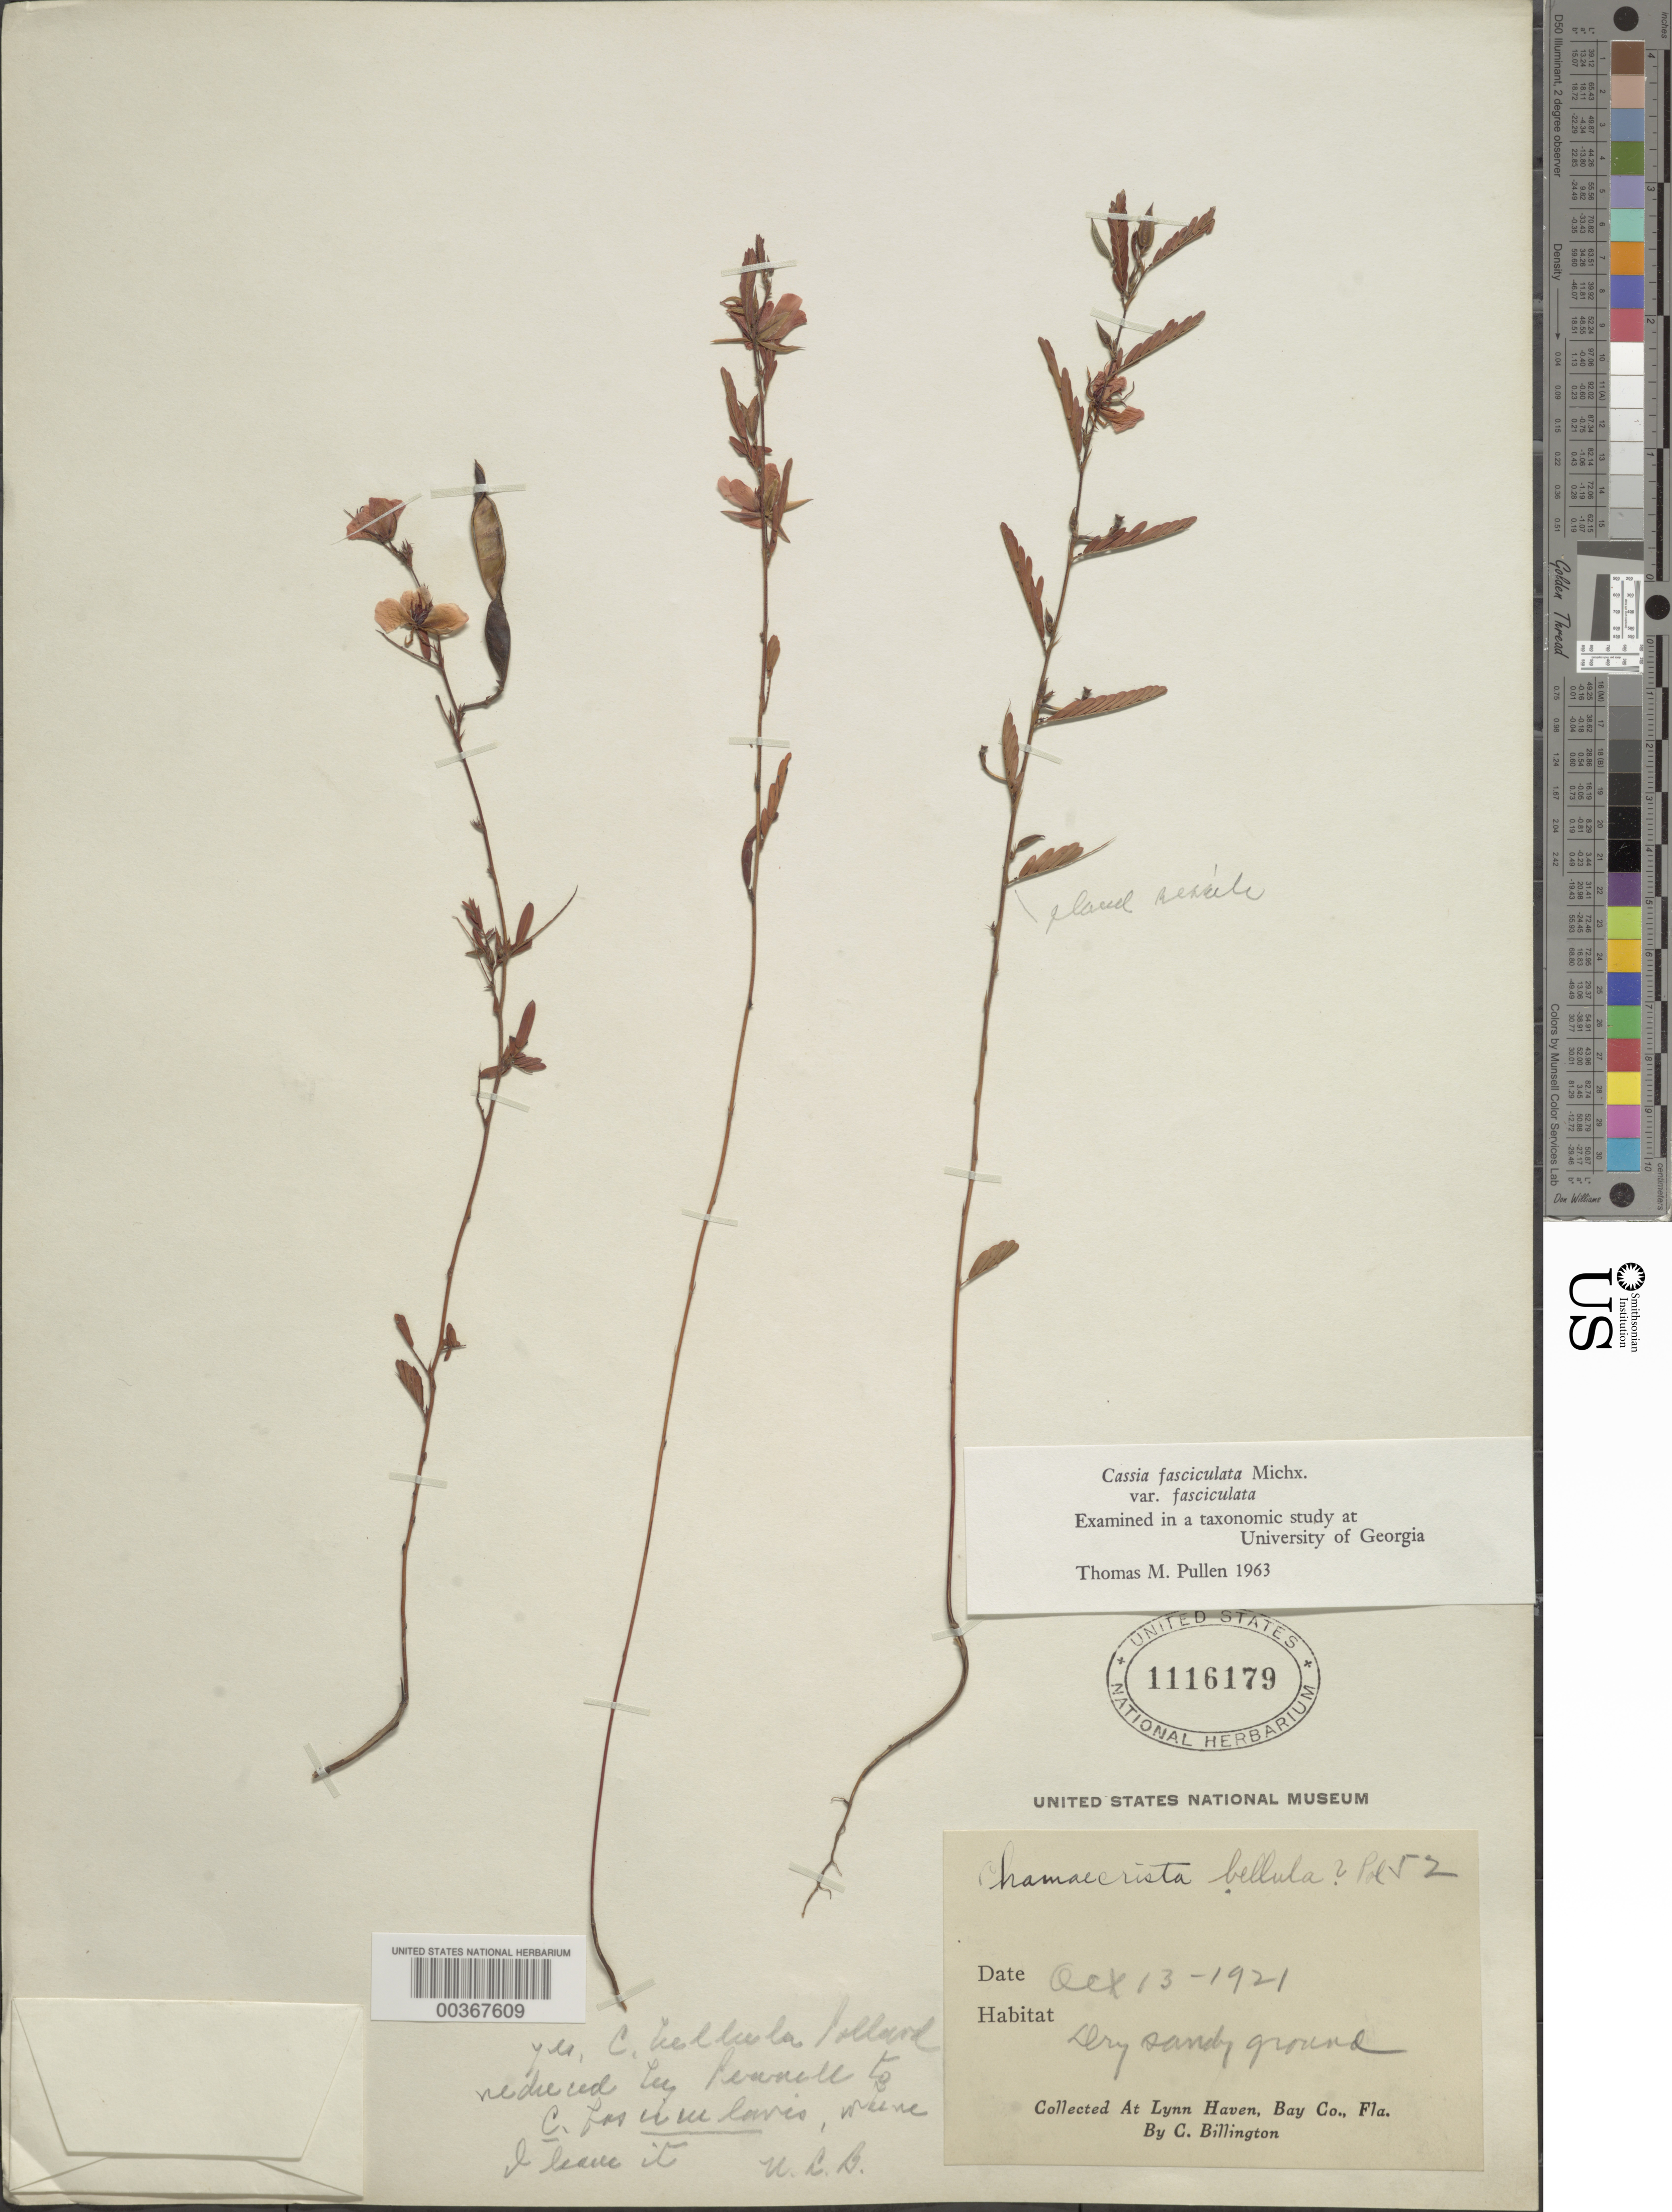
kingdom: Plantae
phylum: Tracheophyta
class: Magnoliopsida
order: Fabales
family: Fabaceae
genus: Chamaecrista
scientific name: Chamaecrista fasciculata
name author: (Michx.) Greene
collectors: C. Billington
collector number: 52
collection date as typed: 13 Oct 1921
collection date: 1921-10-13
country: United States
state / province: Florida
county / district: Bay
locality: At lynn haven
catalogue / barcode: US 1116179